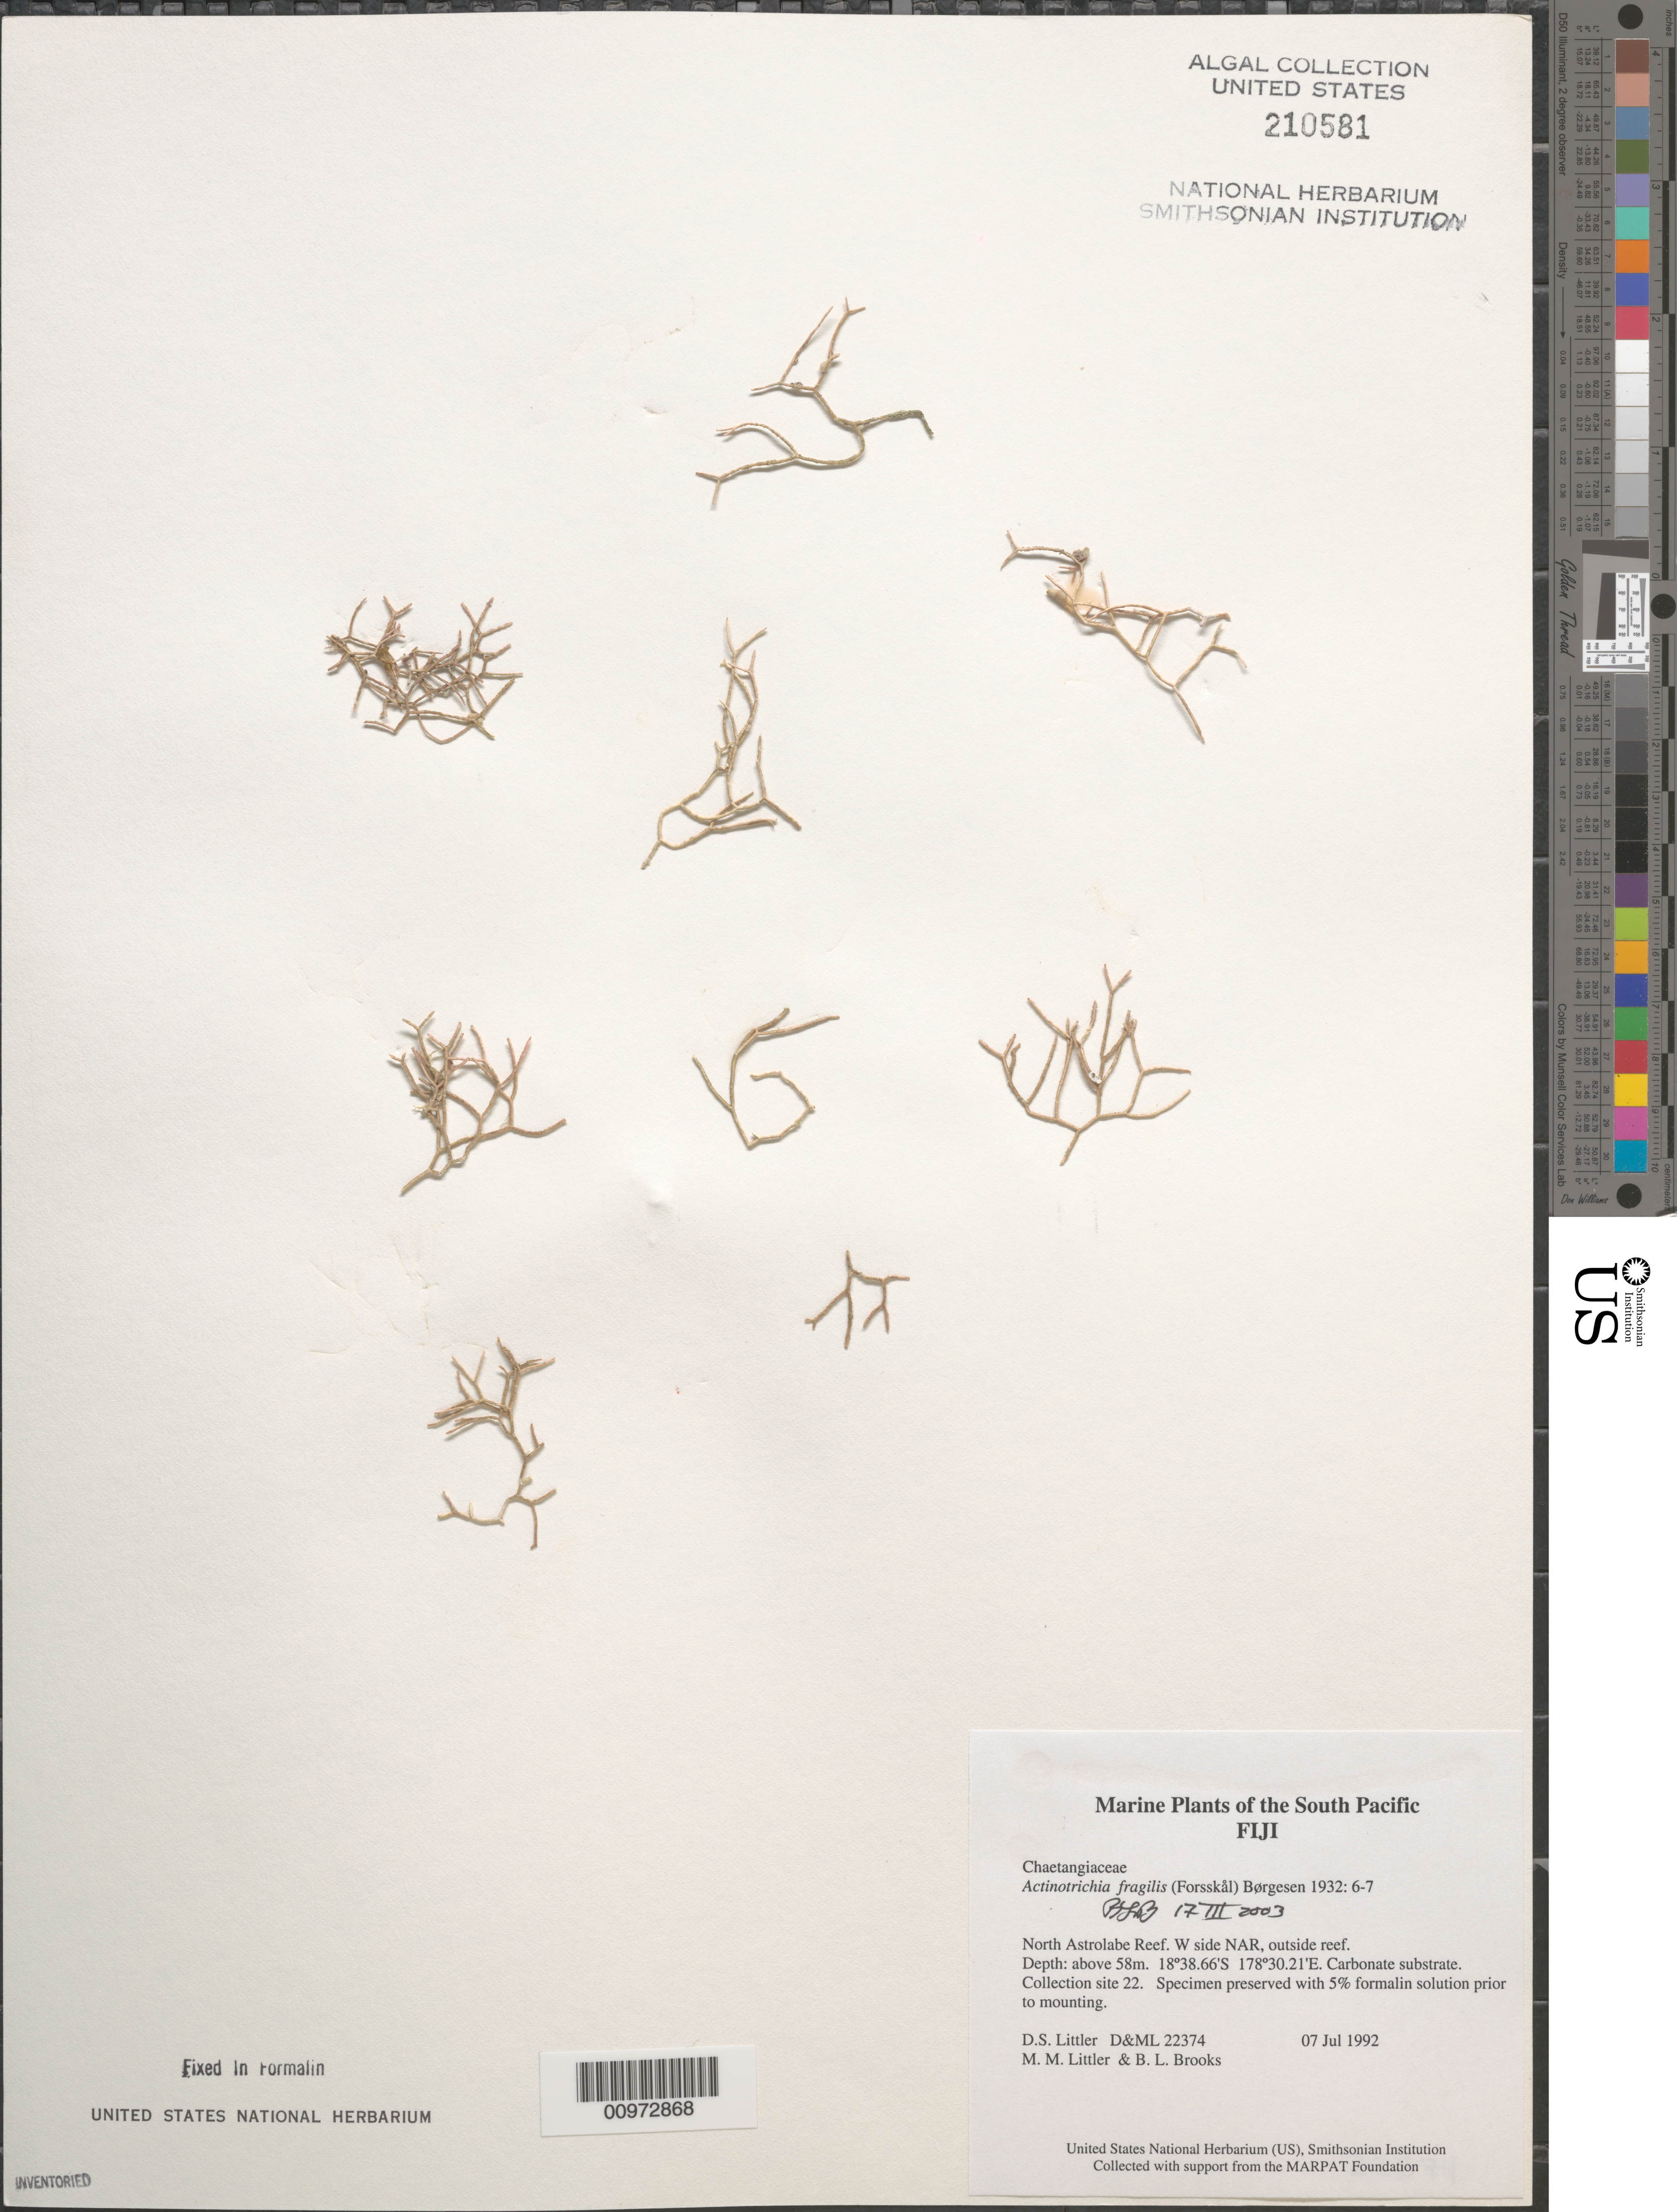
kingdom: Plantae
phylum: Rhodophyta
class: Florideophyceae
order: Nemaliales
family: Galaxauraceae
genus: Actinotrichia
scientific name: Actinotrichia fragilis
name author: (Forssk.) Børgesen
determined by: Brooks, B. L., (BOT), Smithsonian Institution - National Museum of Natural History (UNITED STATES)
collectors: D. S. Littler, M. M. Littler & B. Brooks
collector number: D&ML 22374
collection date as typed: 07 Jul 1992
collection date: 1992-07-07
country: Fiji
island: North Astrolabe Reef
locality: North Astrolabe Reef, west side, outside reef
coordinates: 18 38.66'S, 178 30.21'E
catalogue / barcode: US 210581